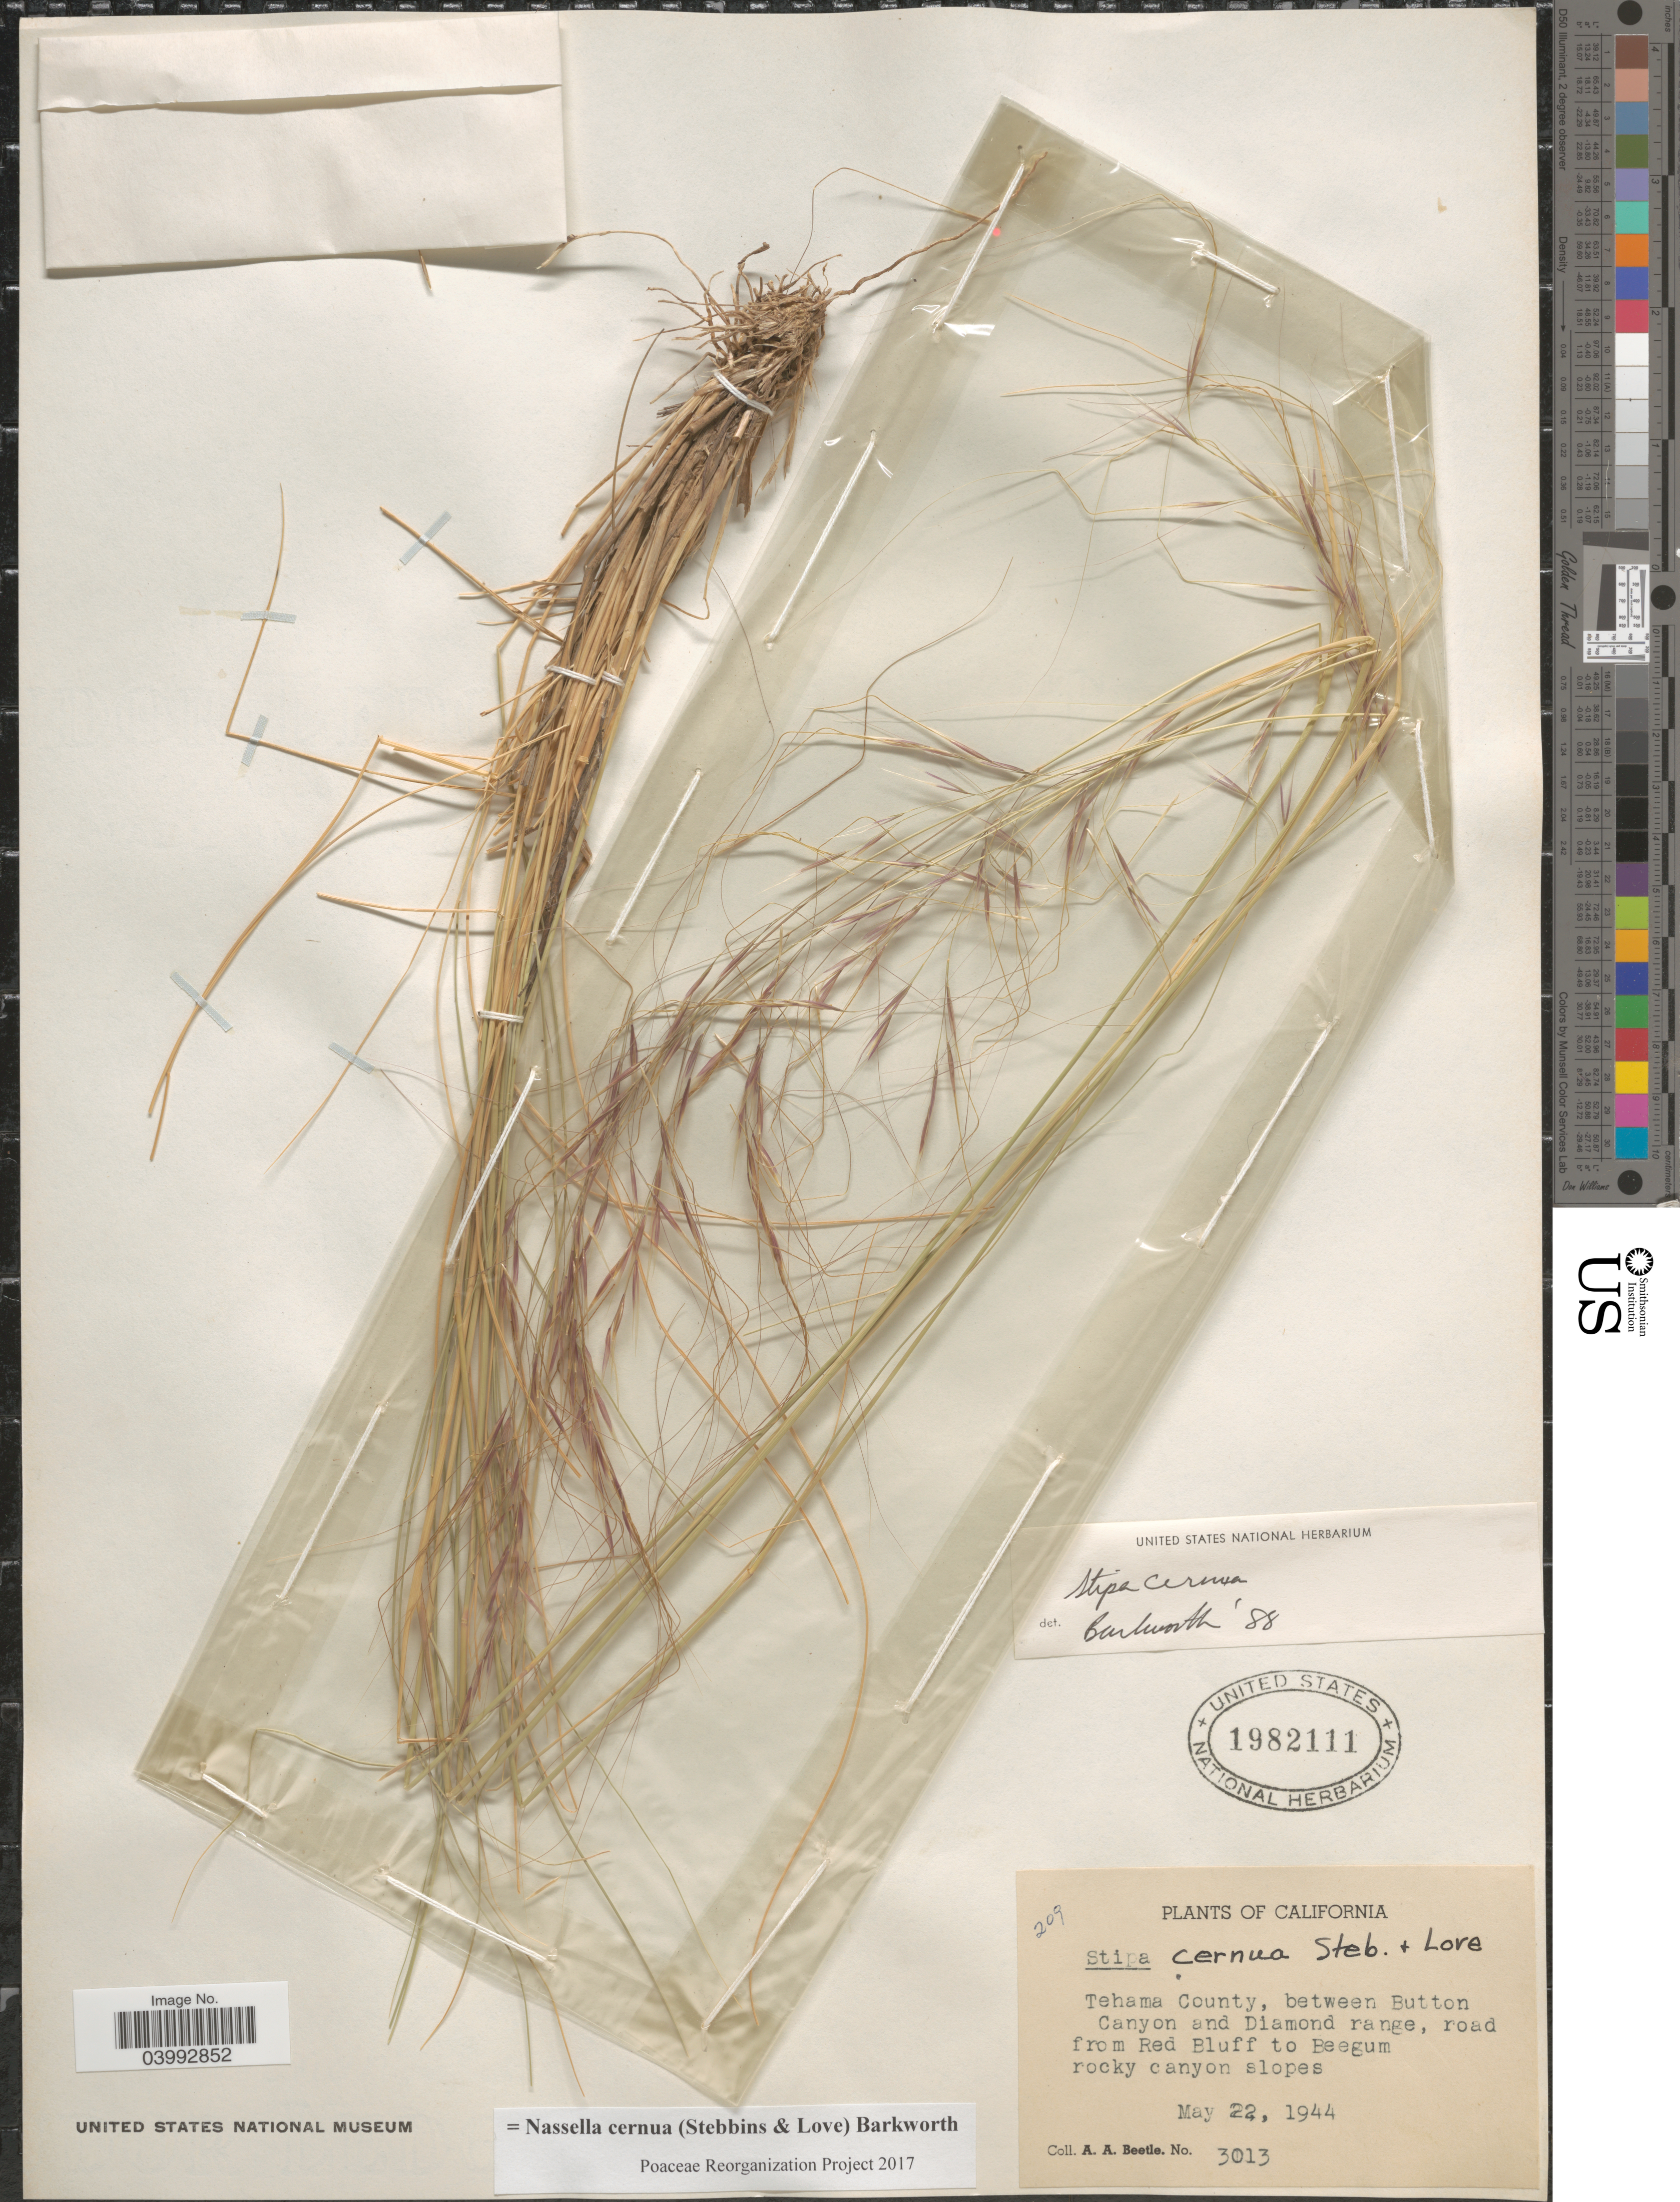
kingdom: Plantae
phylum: Tracheophyta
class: Liliopsida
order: Poales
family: Poaceae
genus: Nassella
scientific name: Nassella cernua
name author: (Stebbins & Love) Barkworth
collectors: A. A. Beetle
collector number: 3013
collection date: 1944-05-22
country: United States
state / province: California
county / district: Tehama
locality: Tehama County, between Button Canyon and Diamond range, road from Red Bluff to Beegum rocky canyon slopes.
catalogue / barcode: US 1982111